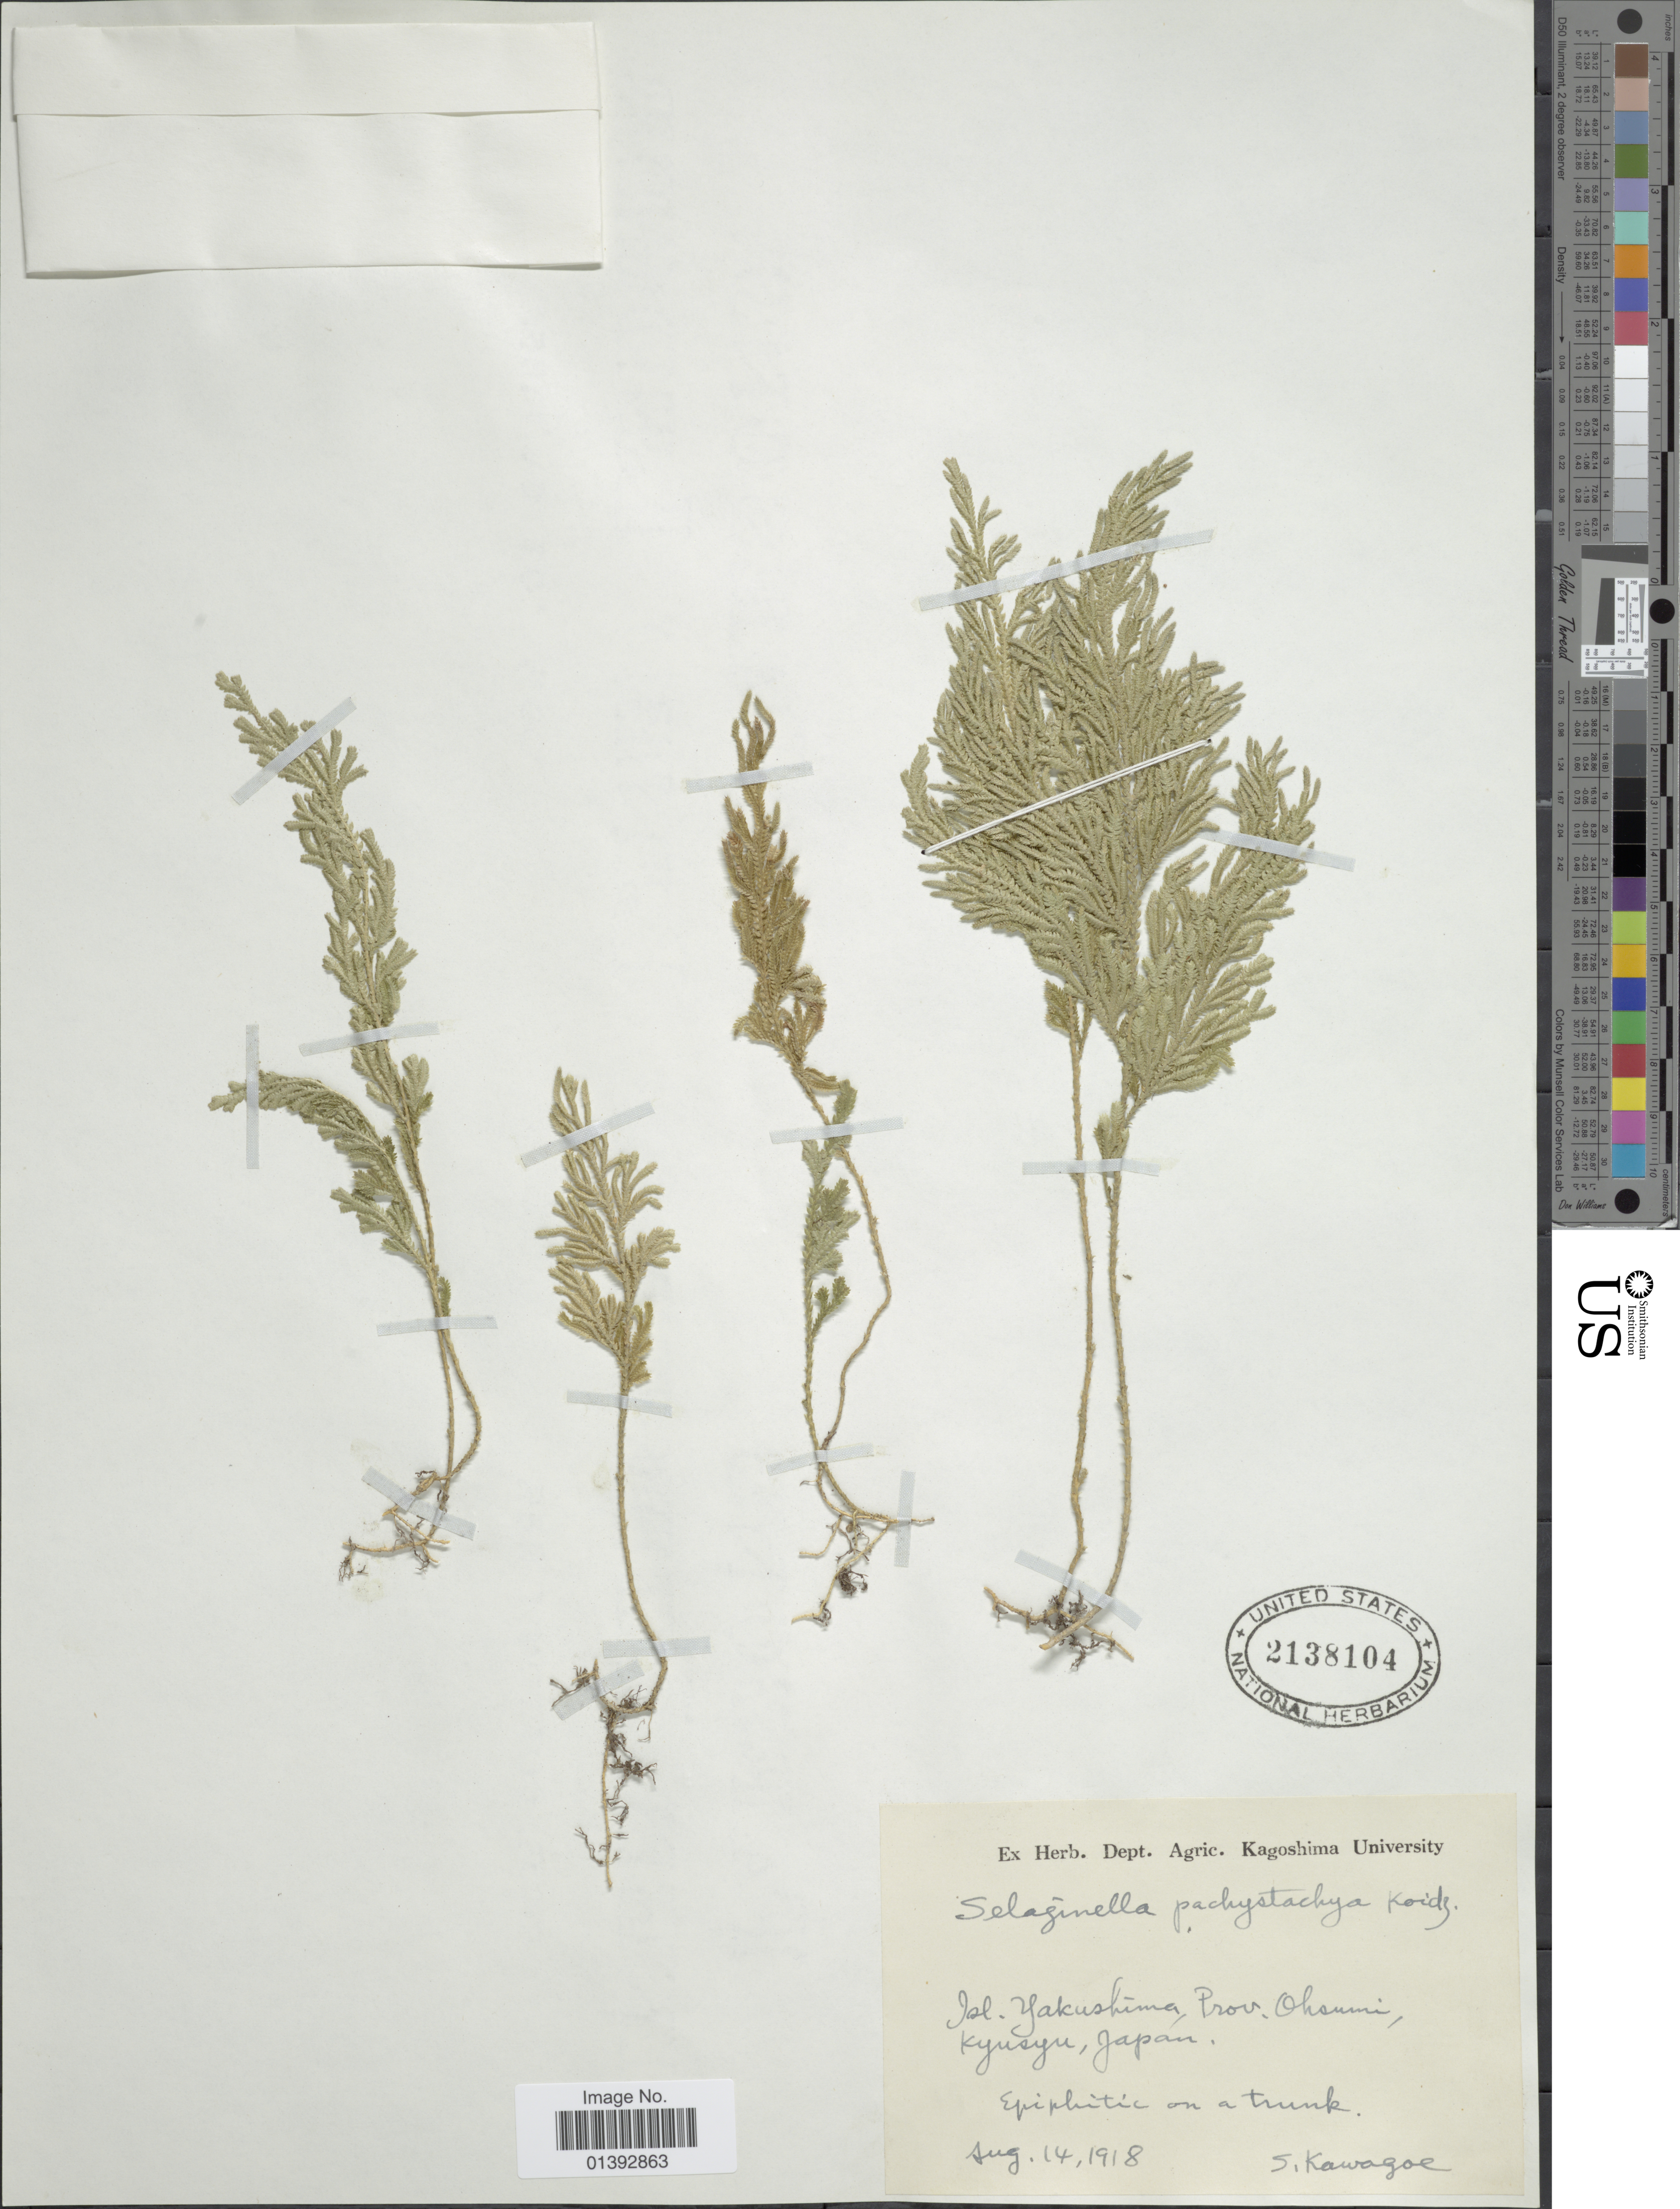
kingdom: Plantae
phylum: Tracheophyta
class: Lycopodiopsida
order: Selaginellales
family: Selaginellaceae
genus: Selaginella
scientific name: Selaginella involvens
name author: (Sw.) Spring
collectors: S. Kawagoe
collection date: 1918-08-14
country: Japan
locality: Isl. Yakushima, Prov. Ohsumi, Kyusyu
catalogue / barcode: US 2138104